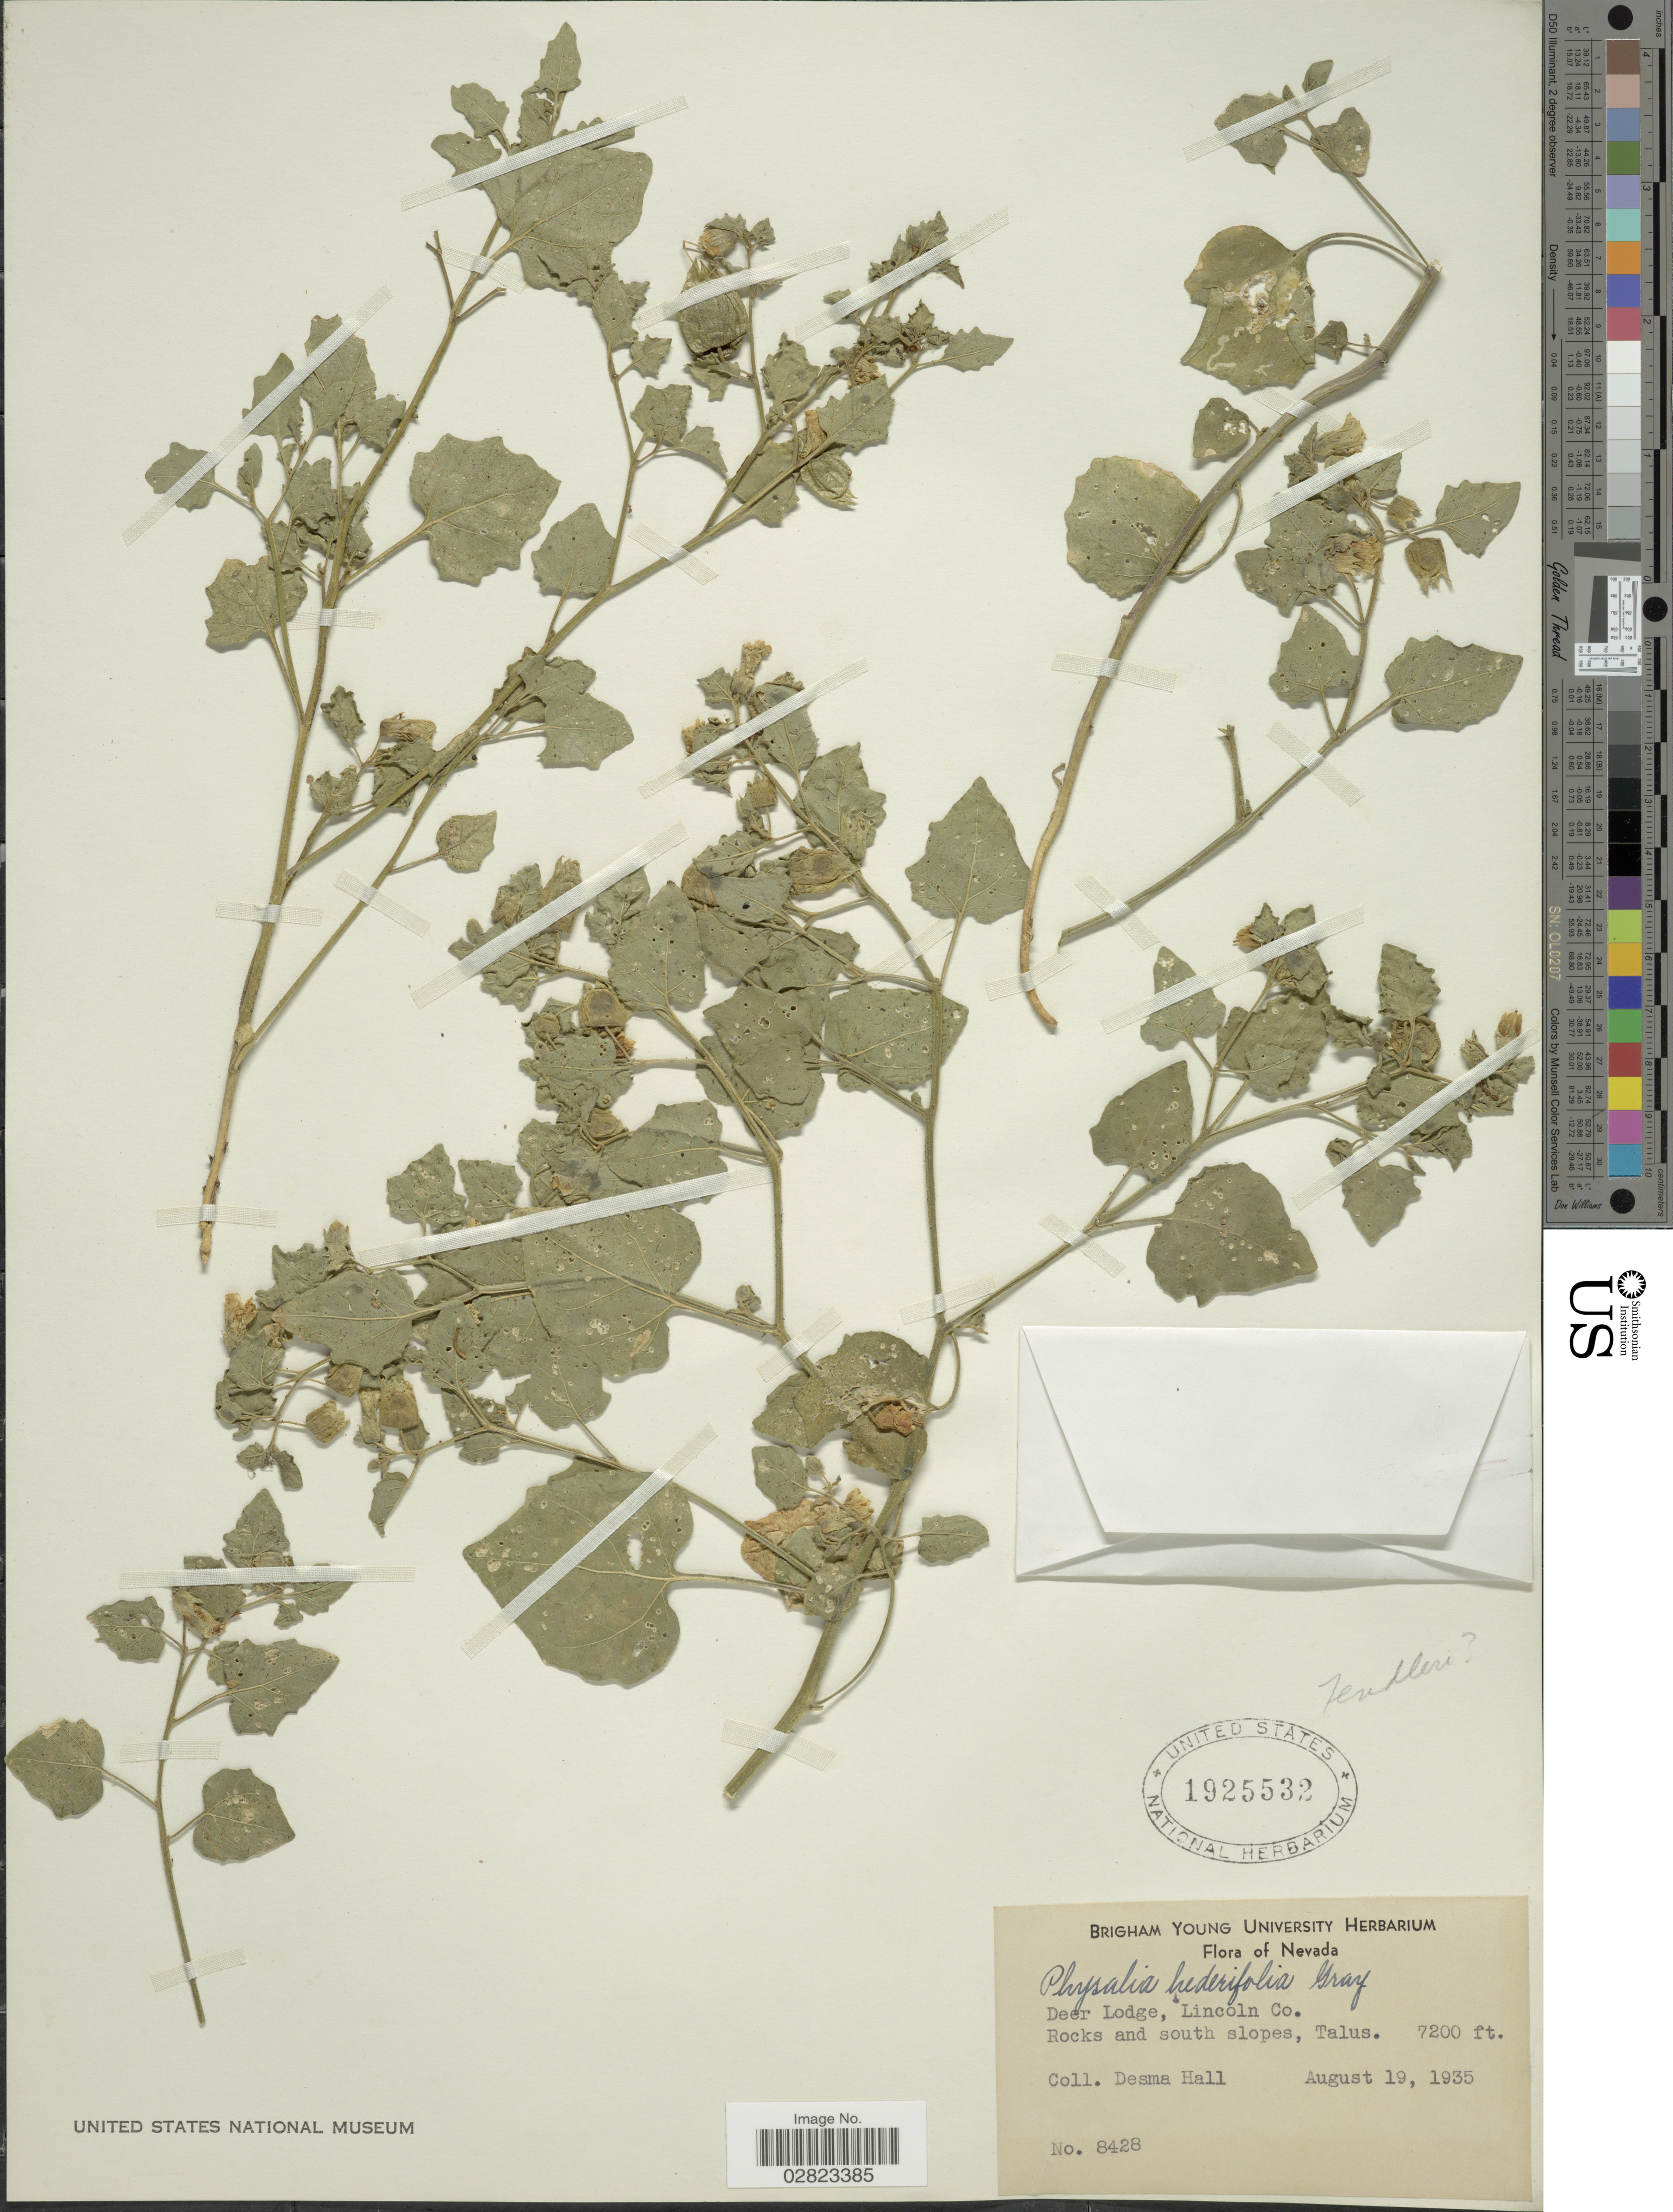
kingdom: Plantae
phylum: Tracheophyta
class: Magnoliopsida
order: Solanales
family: Solanaceae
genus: Physalis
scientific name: Physalis hederifolia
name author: A. Gray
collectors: D. Hall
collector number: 8428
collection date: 1935-08-19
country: United States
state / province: Nevada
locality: Deer Lodge, Lincoln Co.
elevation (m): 2195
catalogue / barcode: US 1925532